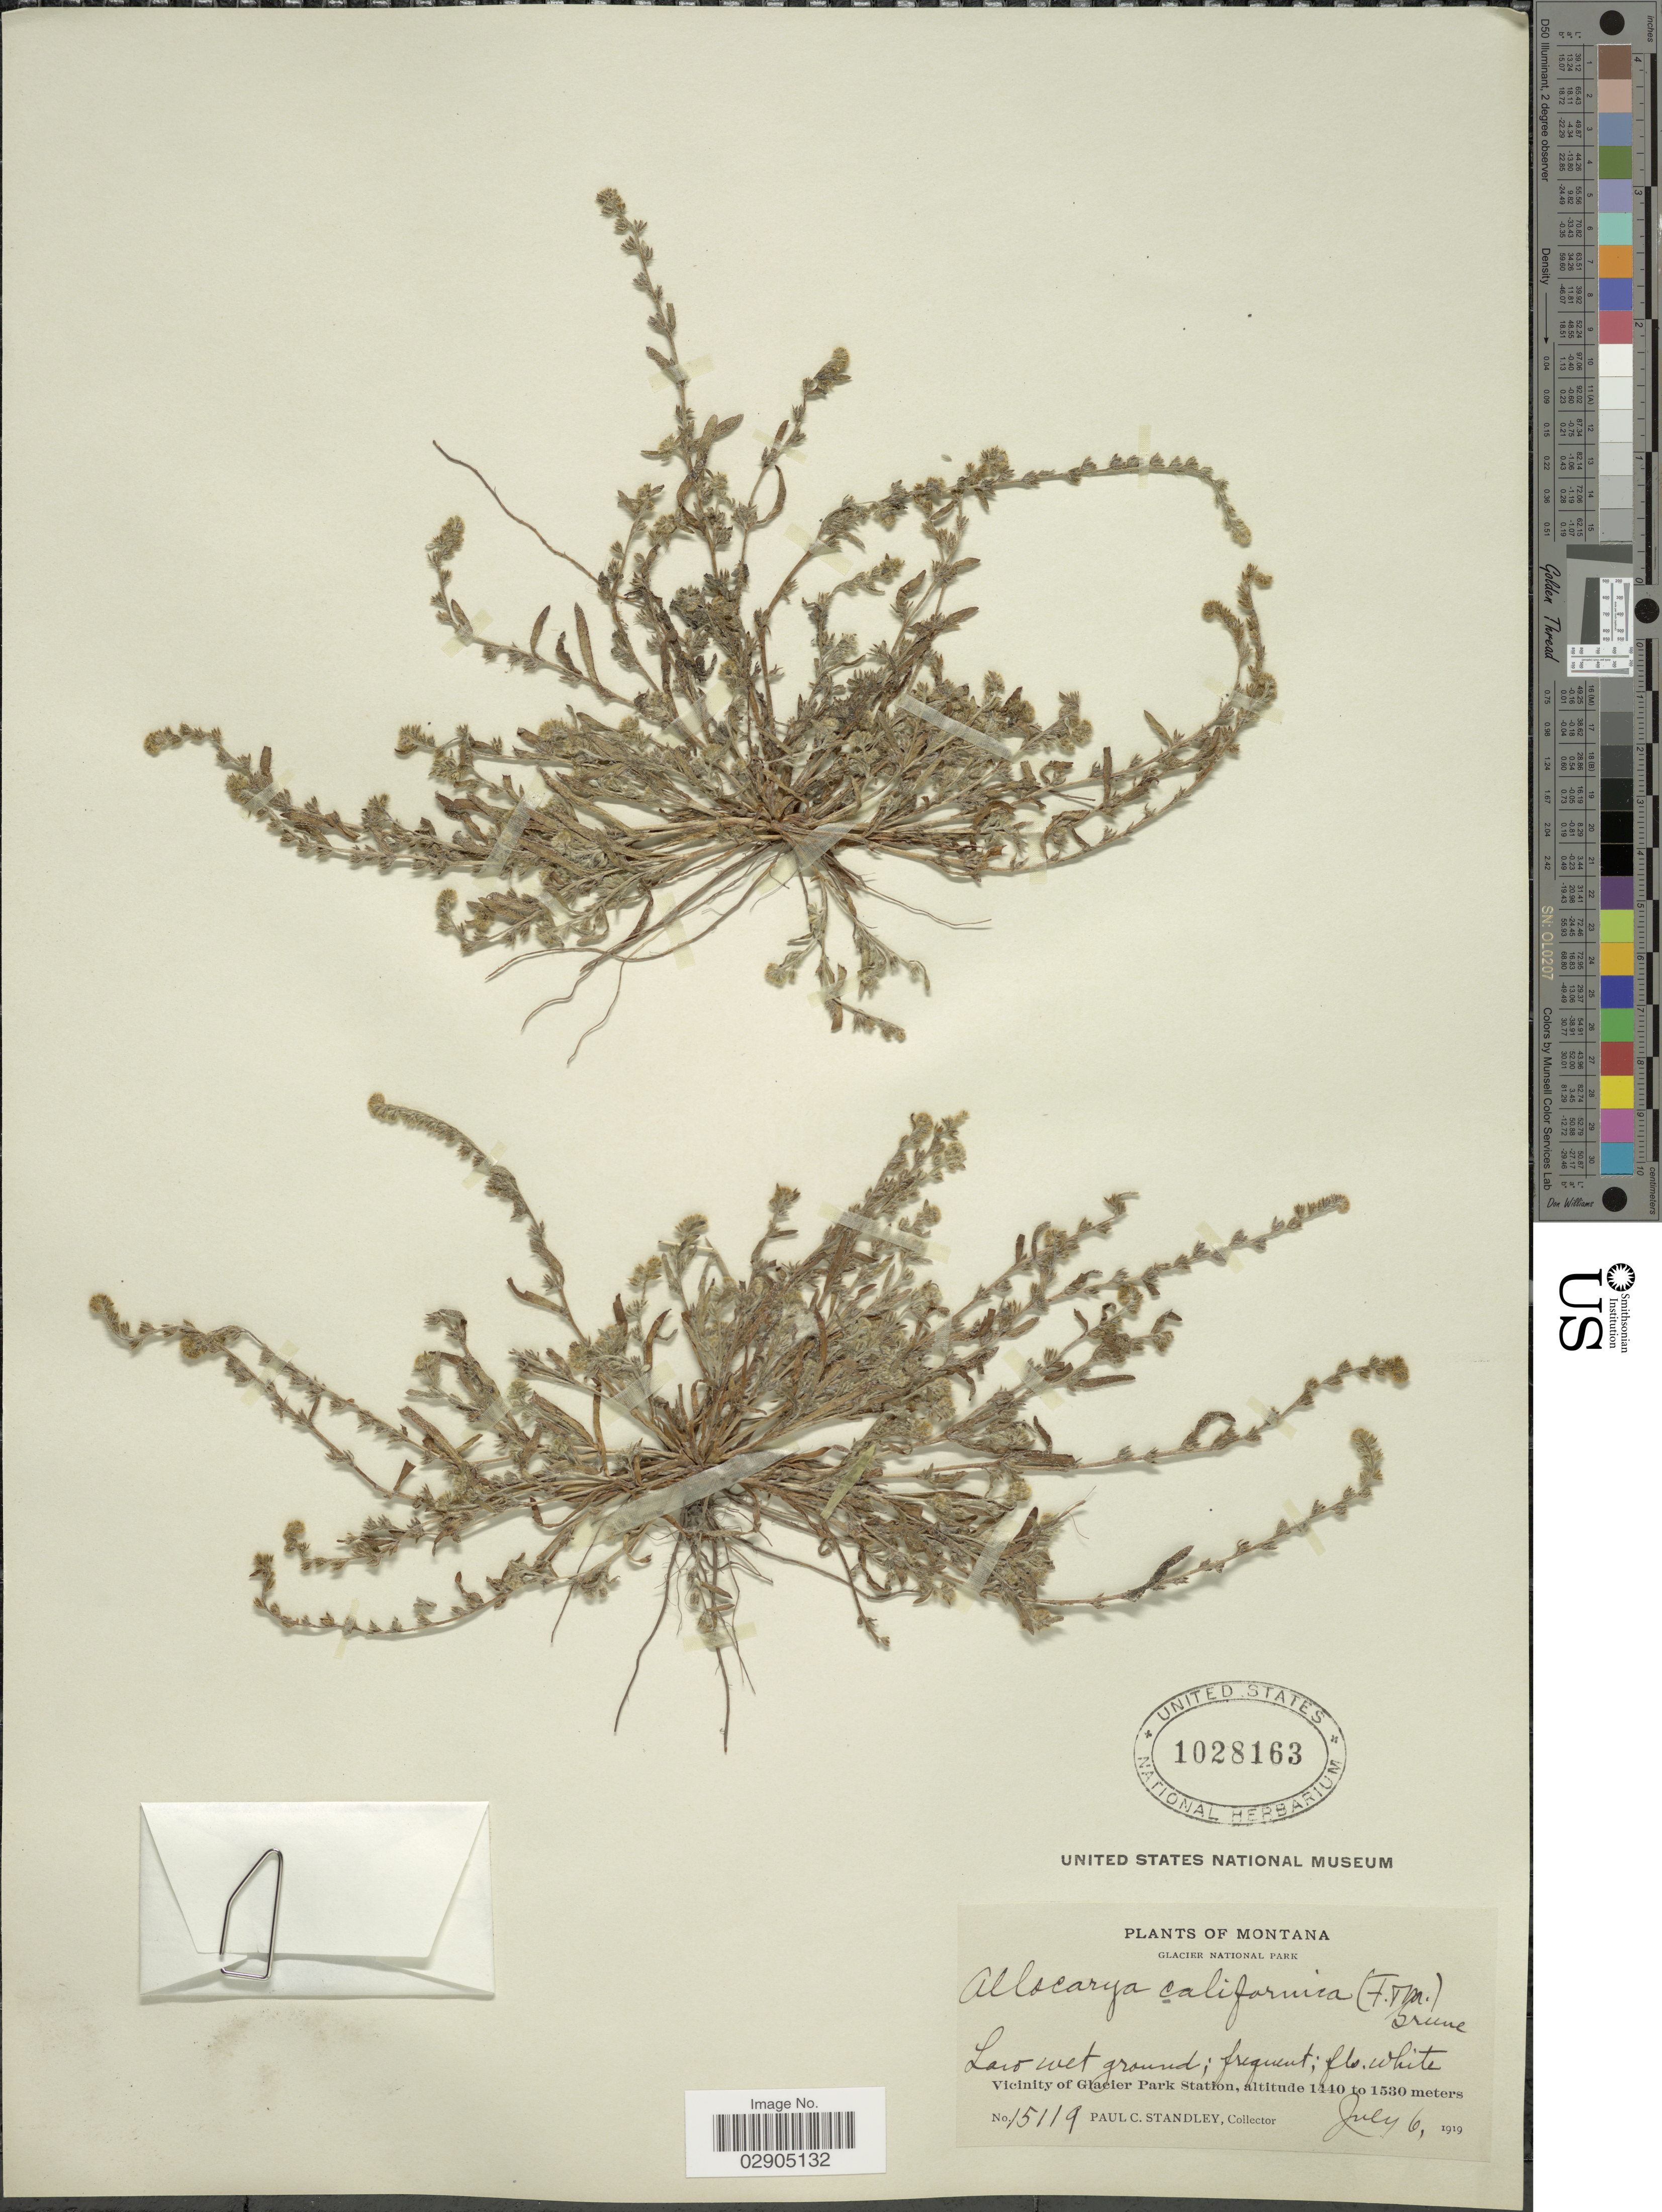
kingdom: Plantae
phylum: Tracheophyta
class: Magnoliopsida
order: Boraginales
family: Boraginaceae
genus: Allocarya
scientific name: Allocarya californica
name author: (Fisch. & C.A. Mey.) Greene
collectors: P. C. Standley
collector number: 15119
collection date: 1919-07-06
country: United States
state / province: Montana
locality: Glacier National Park. Vicinity of Glacier Park Station.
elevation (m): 1440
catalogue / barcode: US 1028163